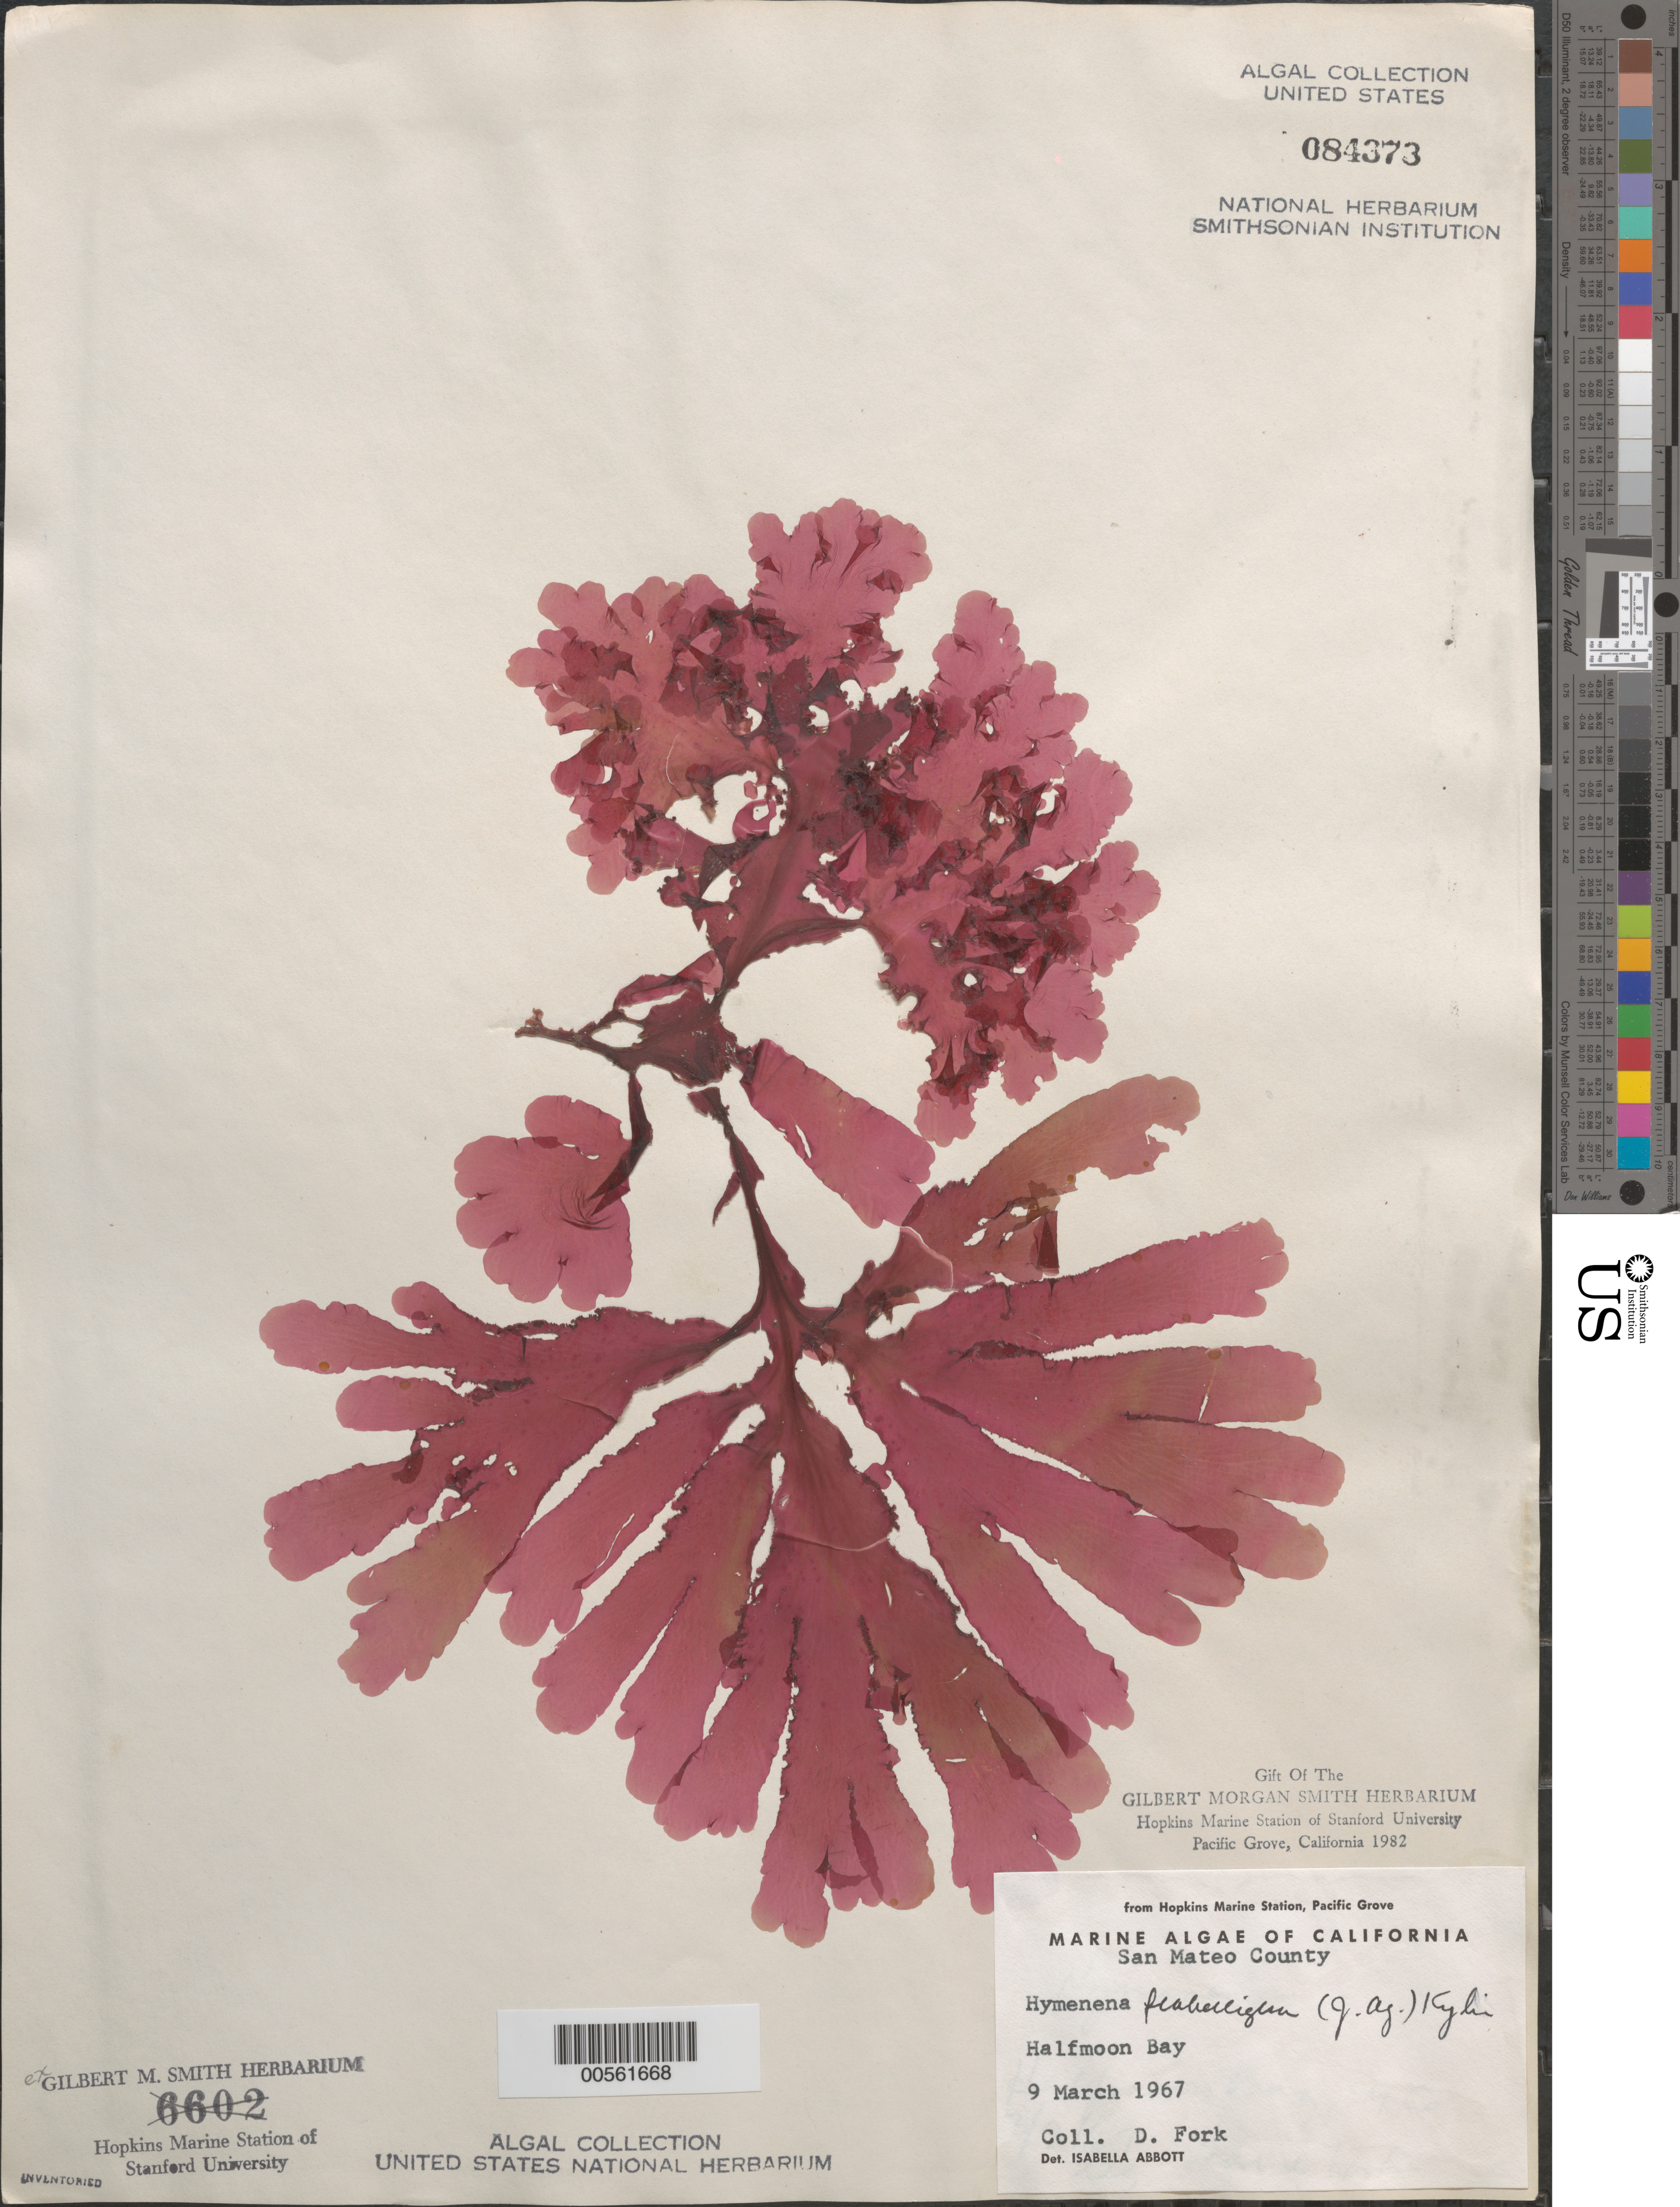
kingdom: Plantae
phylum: Rhodophyta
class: Florideophyceae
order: Ceramiales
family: Delesseriaceae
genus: Hymenena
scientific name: Hymenena flabelligera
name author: (J. Agardh) Kylin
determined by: Abbott, Isabella A.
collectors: D. Fork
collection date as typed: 09 Mar 1967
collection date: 1967-03-09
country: United States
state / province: California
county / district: San Mateo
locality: Half Moon Bay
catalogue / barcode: US 84373